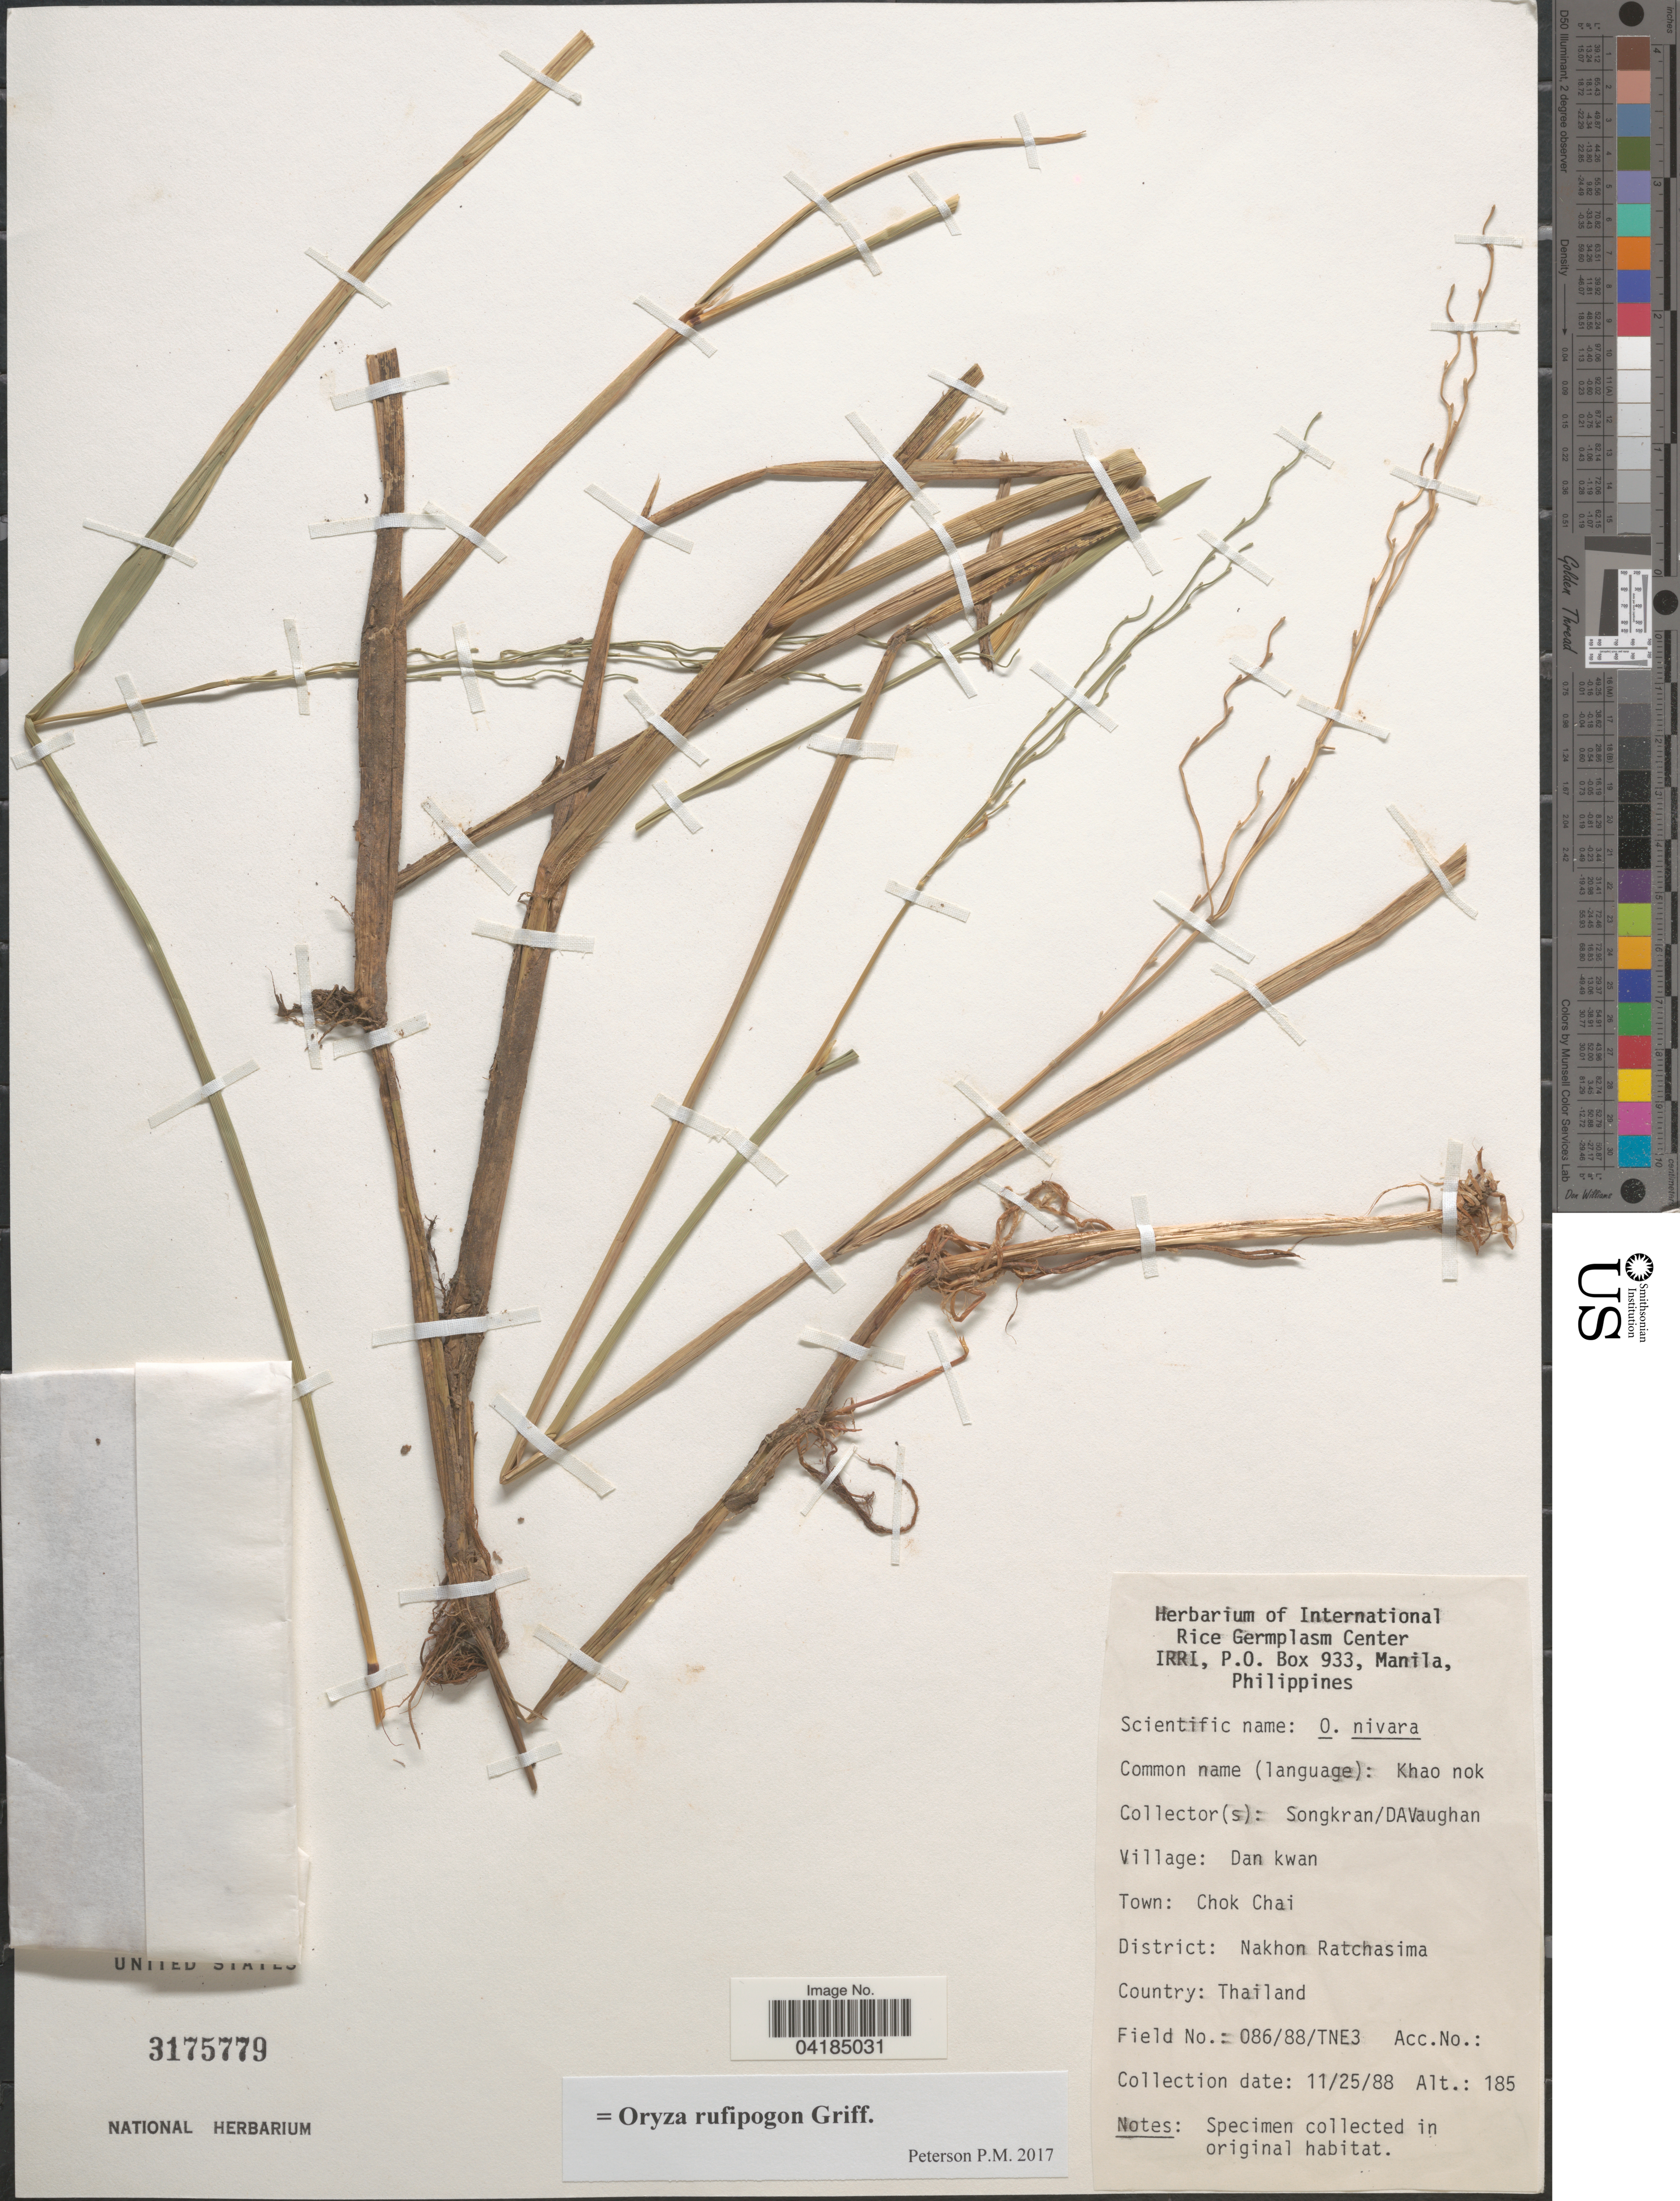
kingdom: Plantae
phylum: Tracheophyta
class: Liliopsida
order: Poales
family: Poaceae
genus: Oryza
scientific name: Oryza rufipogon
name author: Griffith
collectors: Songkran & D. Vaughan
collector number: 086/88/TNE3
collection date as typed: Transcribed d/m/y: 25/11/88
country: Thailand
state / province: Nakhon Ratchasima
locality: Village: Dan kwan. Town: Chok Chai. District: Nakhon Ratchasima.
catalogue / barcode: US 3175779